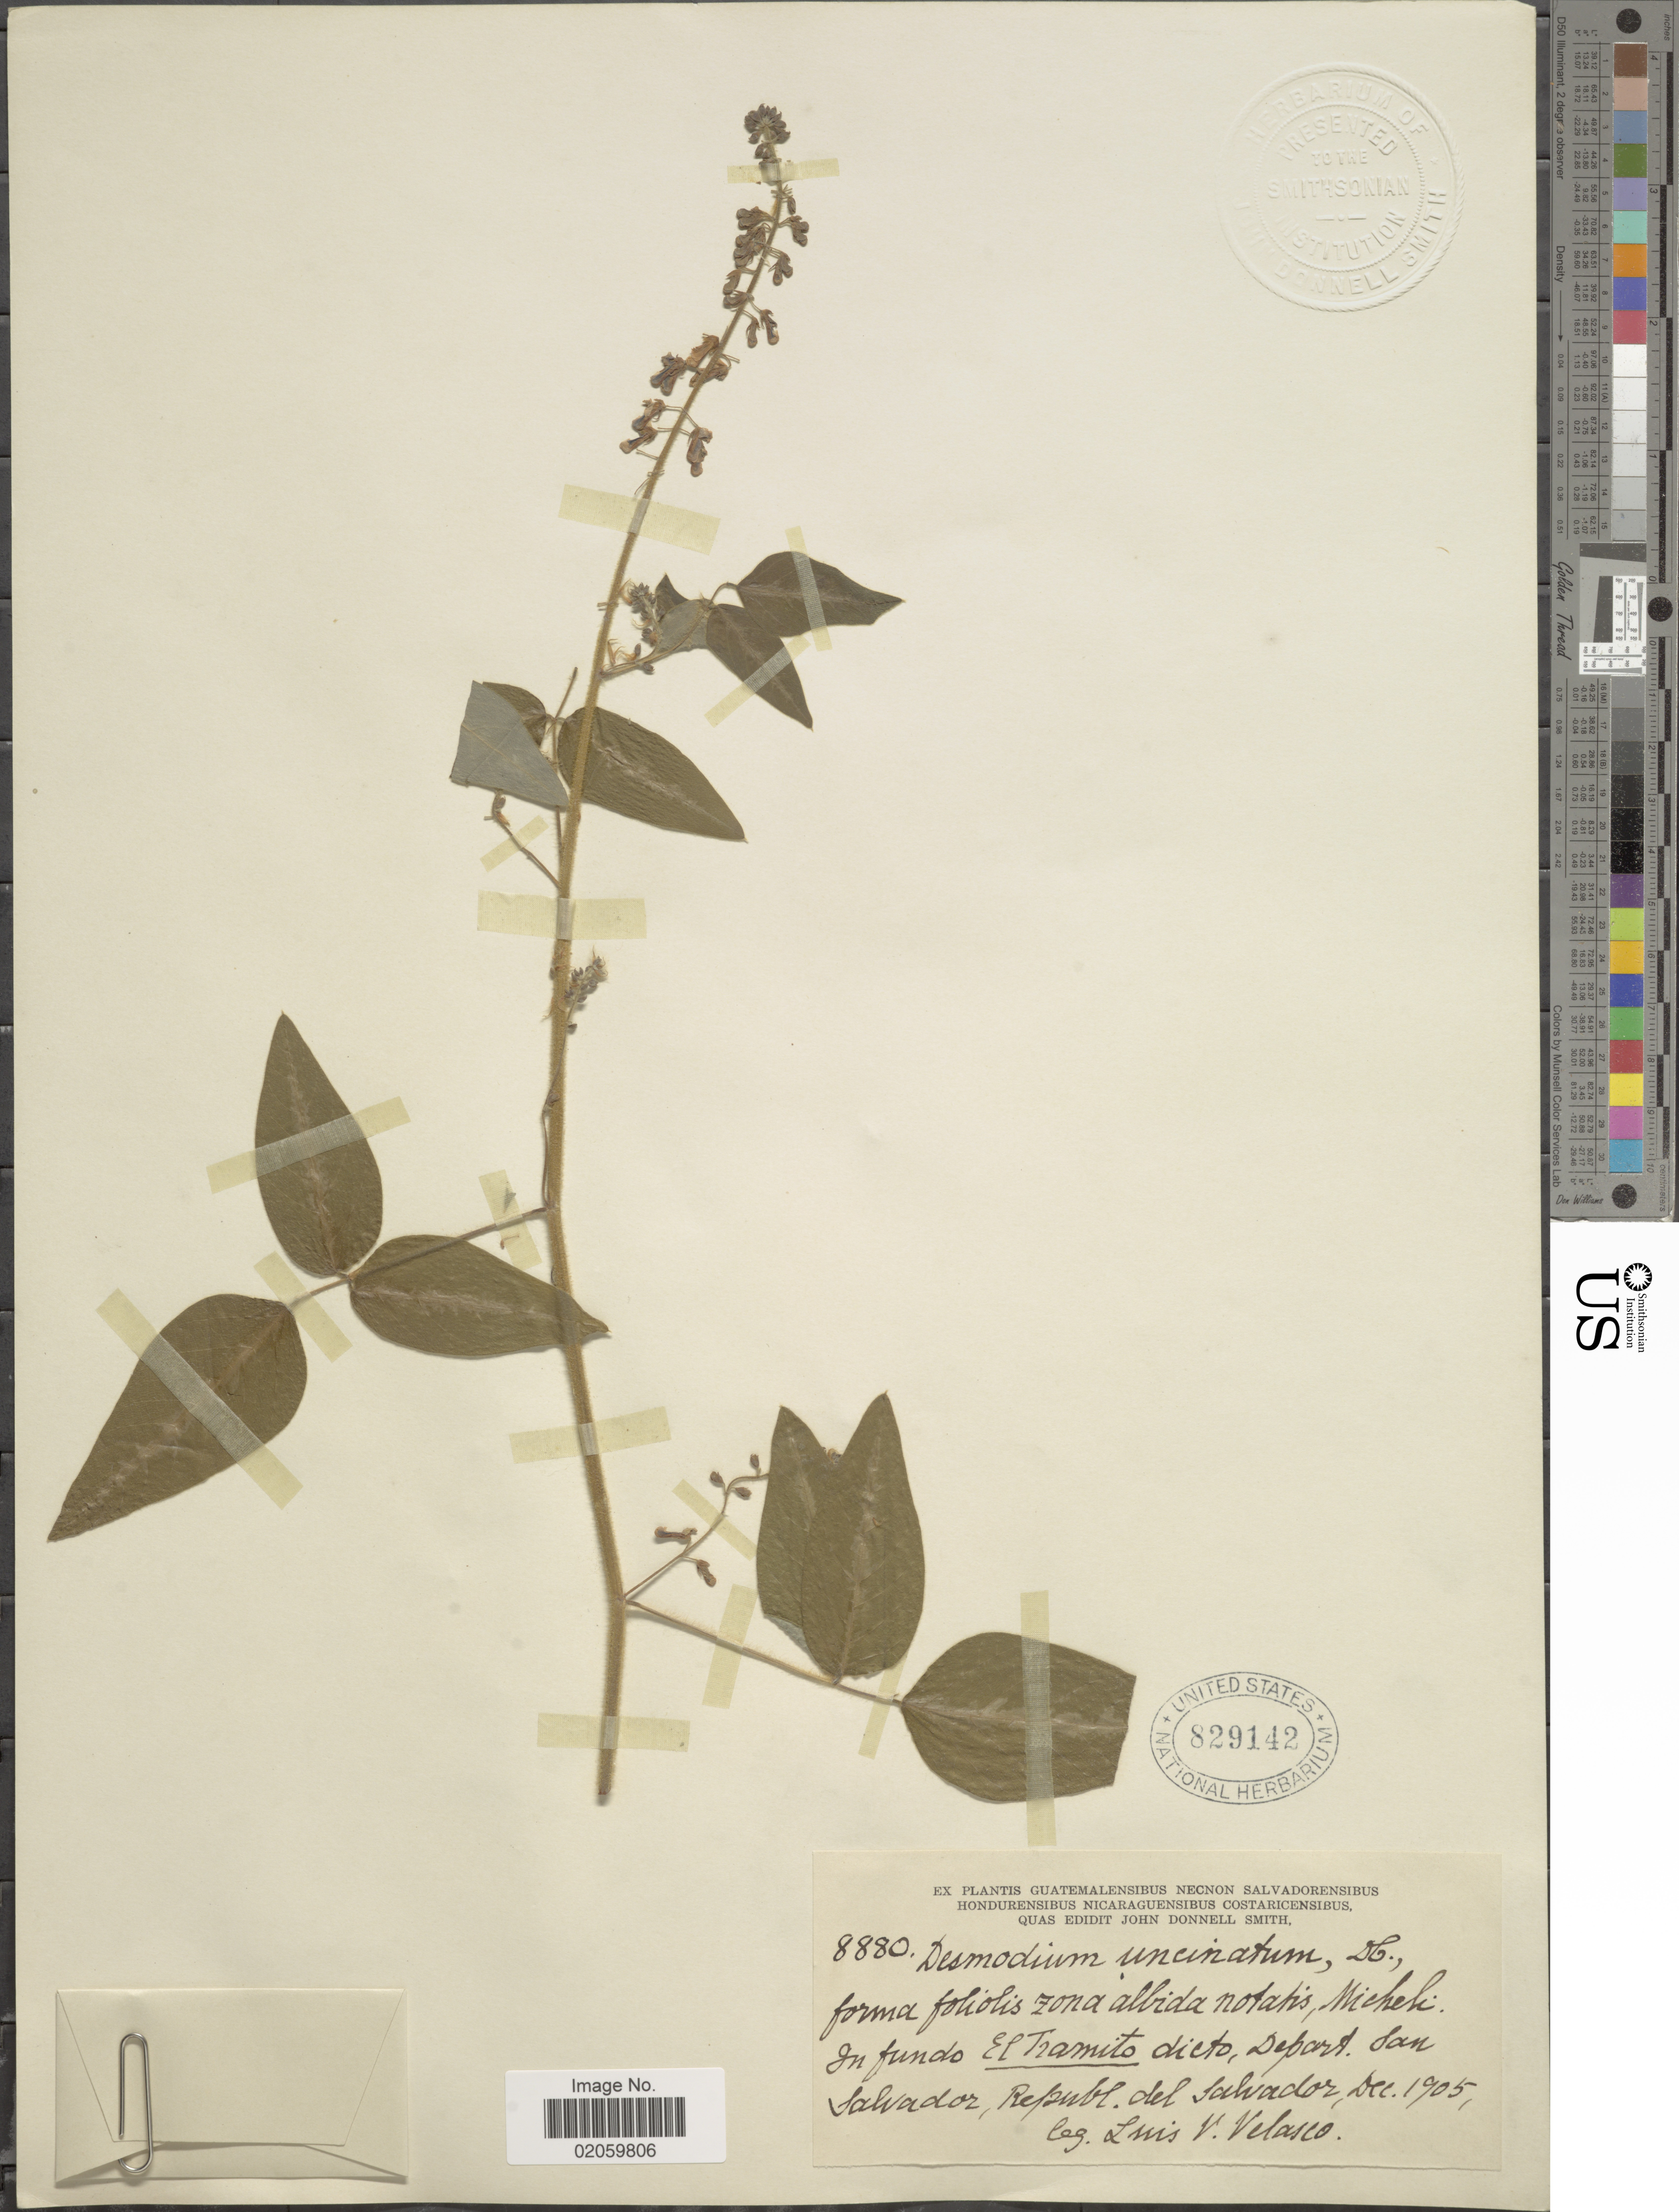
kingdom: Plantae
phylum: Tracheophyta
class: Magnoliopsida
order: Fabales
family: Fabaceae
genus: Desmodium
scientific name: Desmodium intortum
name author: (Mill.) Urb.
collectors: L. Velasco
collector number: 8880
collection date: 1905-12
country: El Salvador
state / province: San Salvador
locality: In fundo El Tramito dicto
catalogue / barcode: US 829142